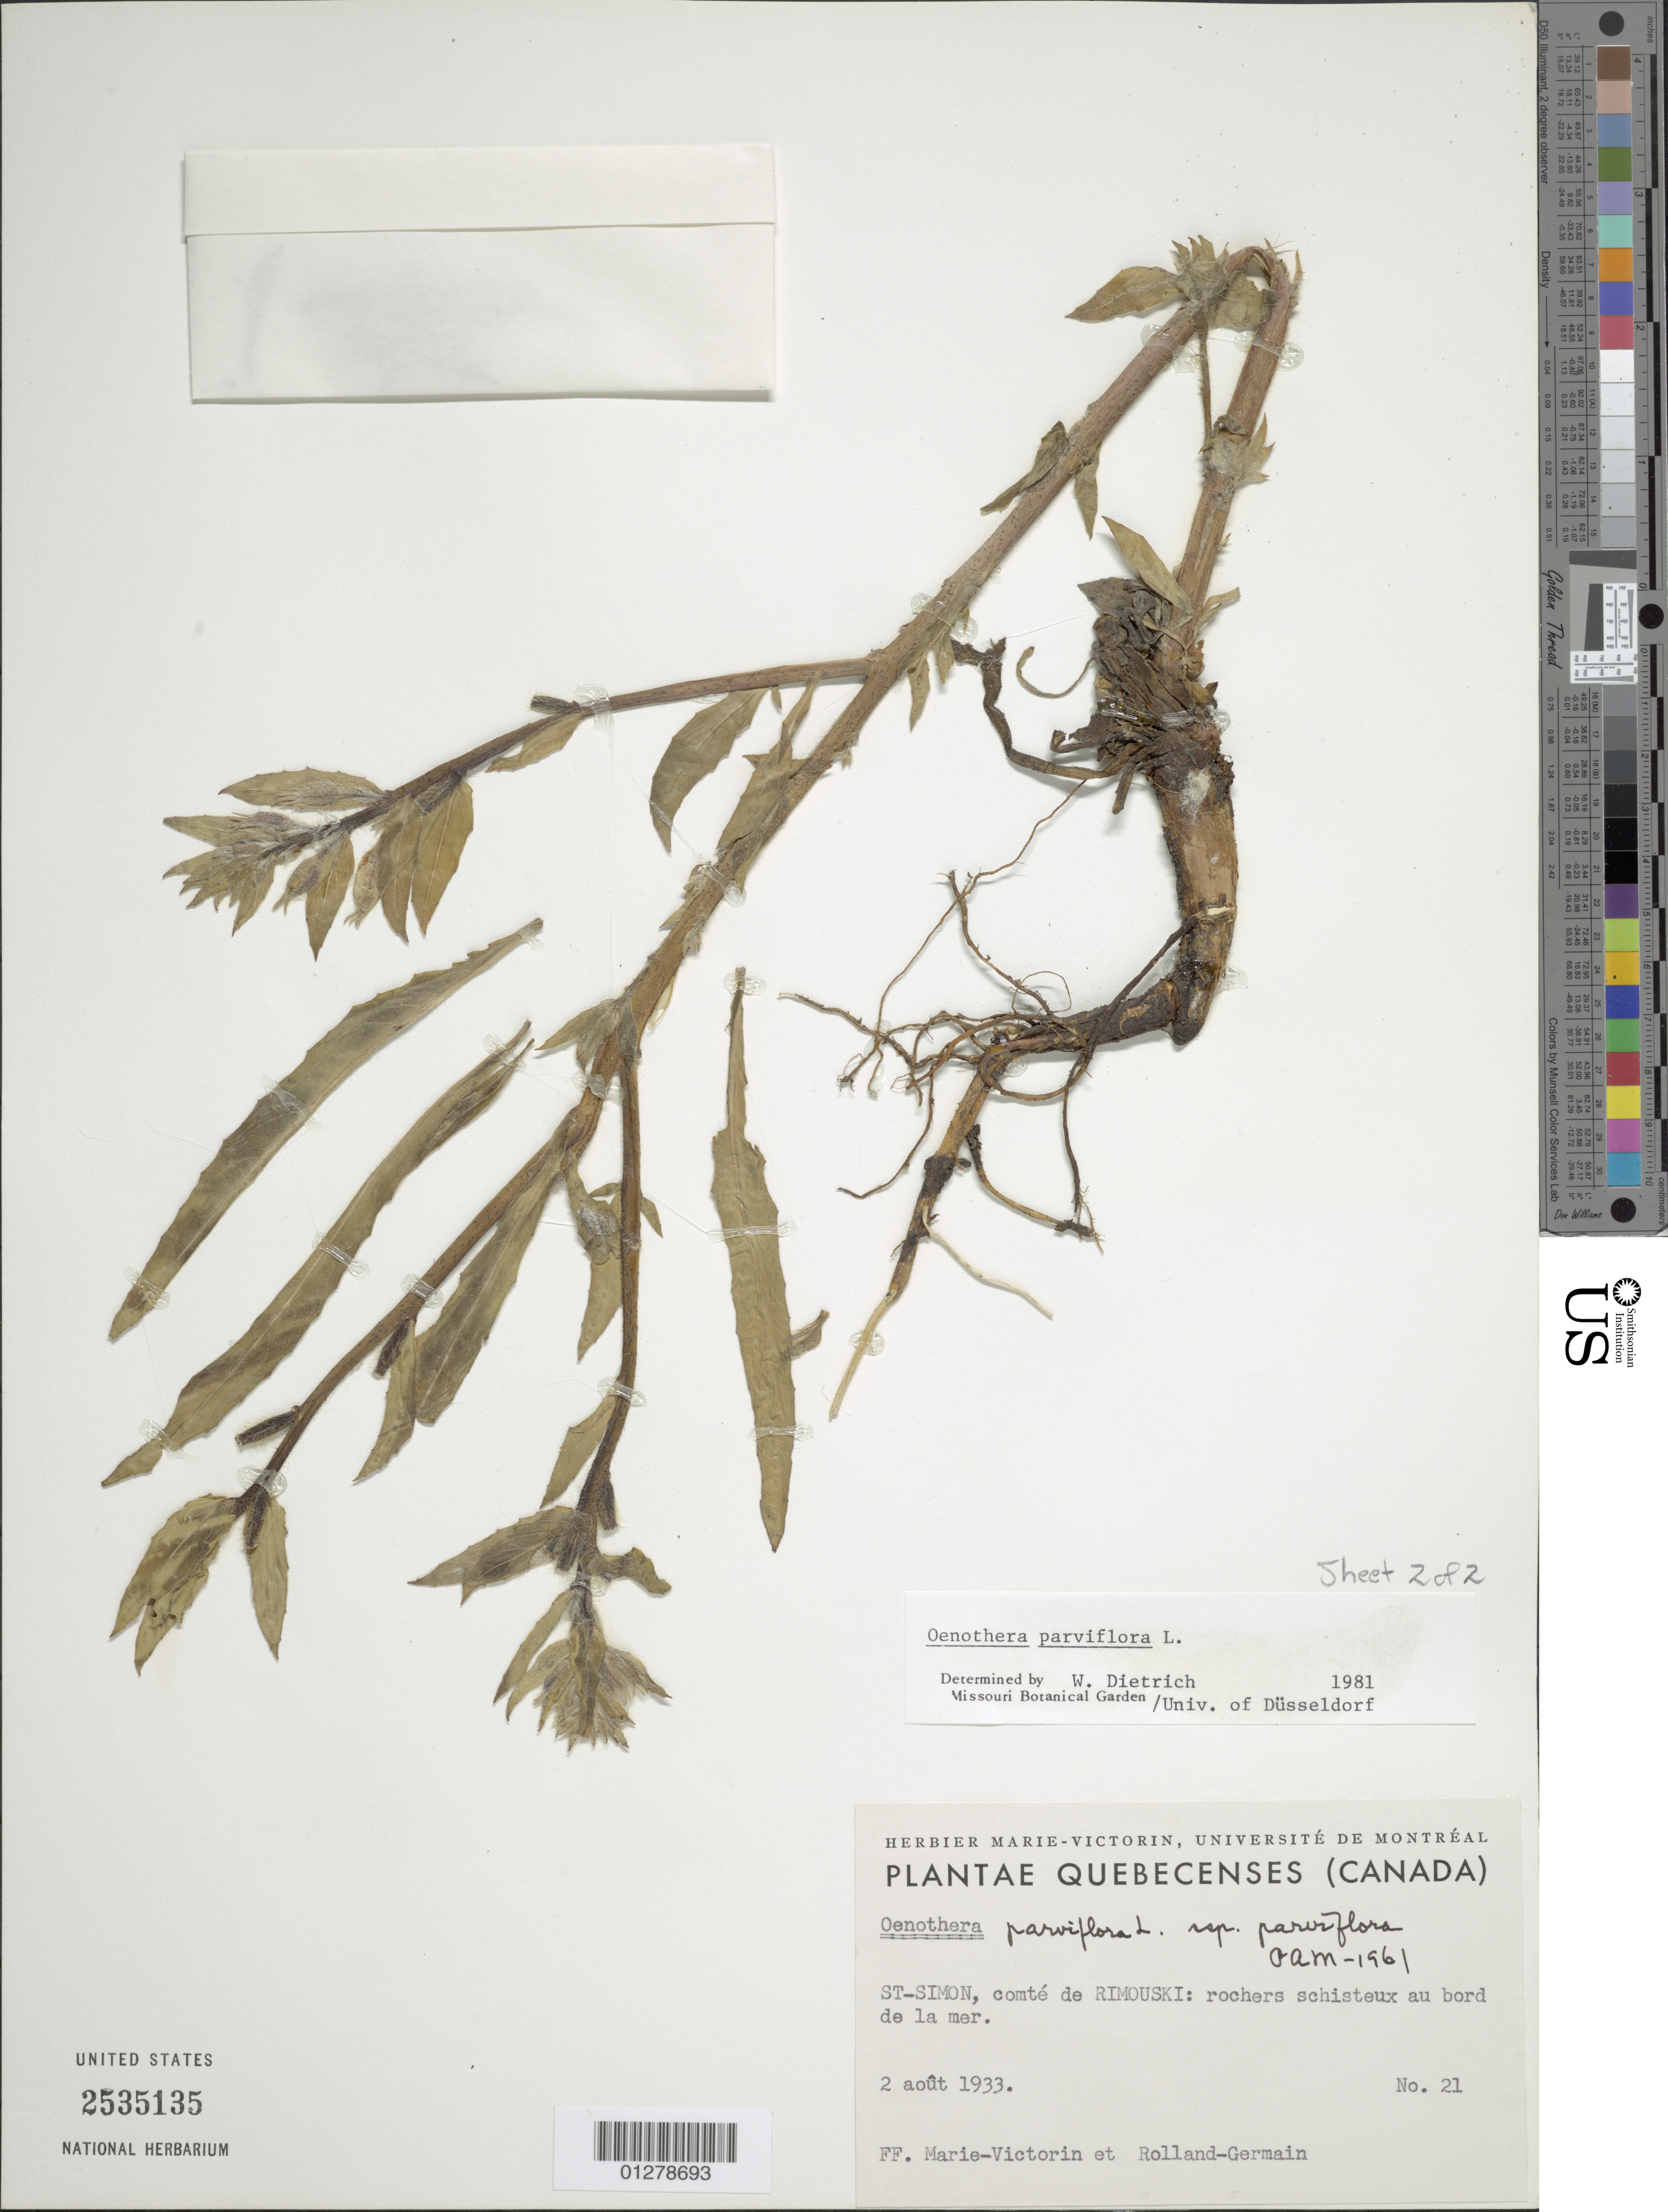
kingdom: Plantae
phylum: Tracheophyta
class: Magnoliopsida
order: Myrtales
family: Onagraceae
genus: Oenothera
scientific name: Oenothera parviflora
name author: L.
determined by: Dietrich, W.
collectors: Fr. Marie-Victorin & Rolland-Germain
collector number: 21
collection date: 1933-08-02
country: Canada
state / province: Quebec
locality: St. Simon, comte de Rimouski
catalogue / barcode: US 2535135